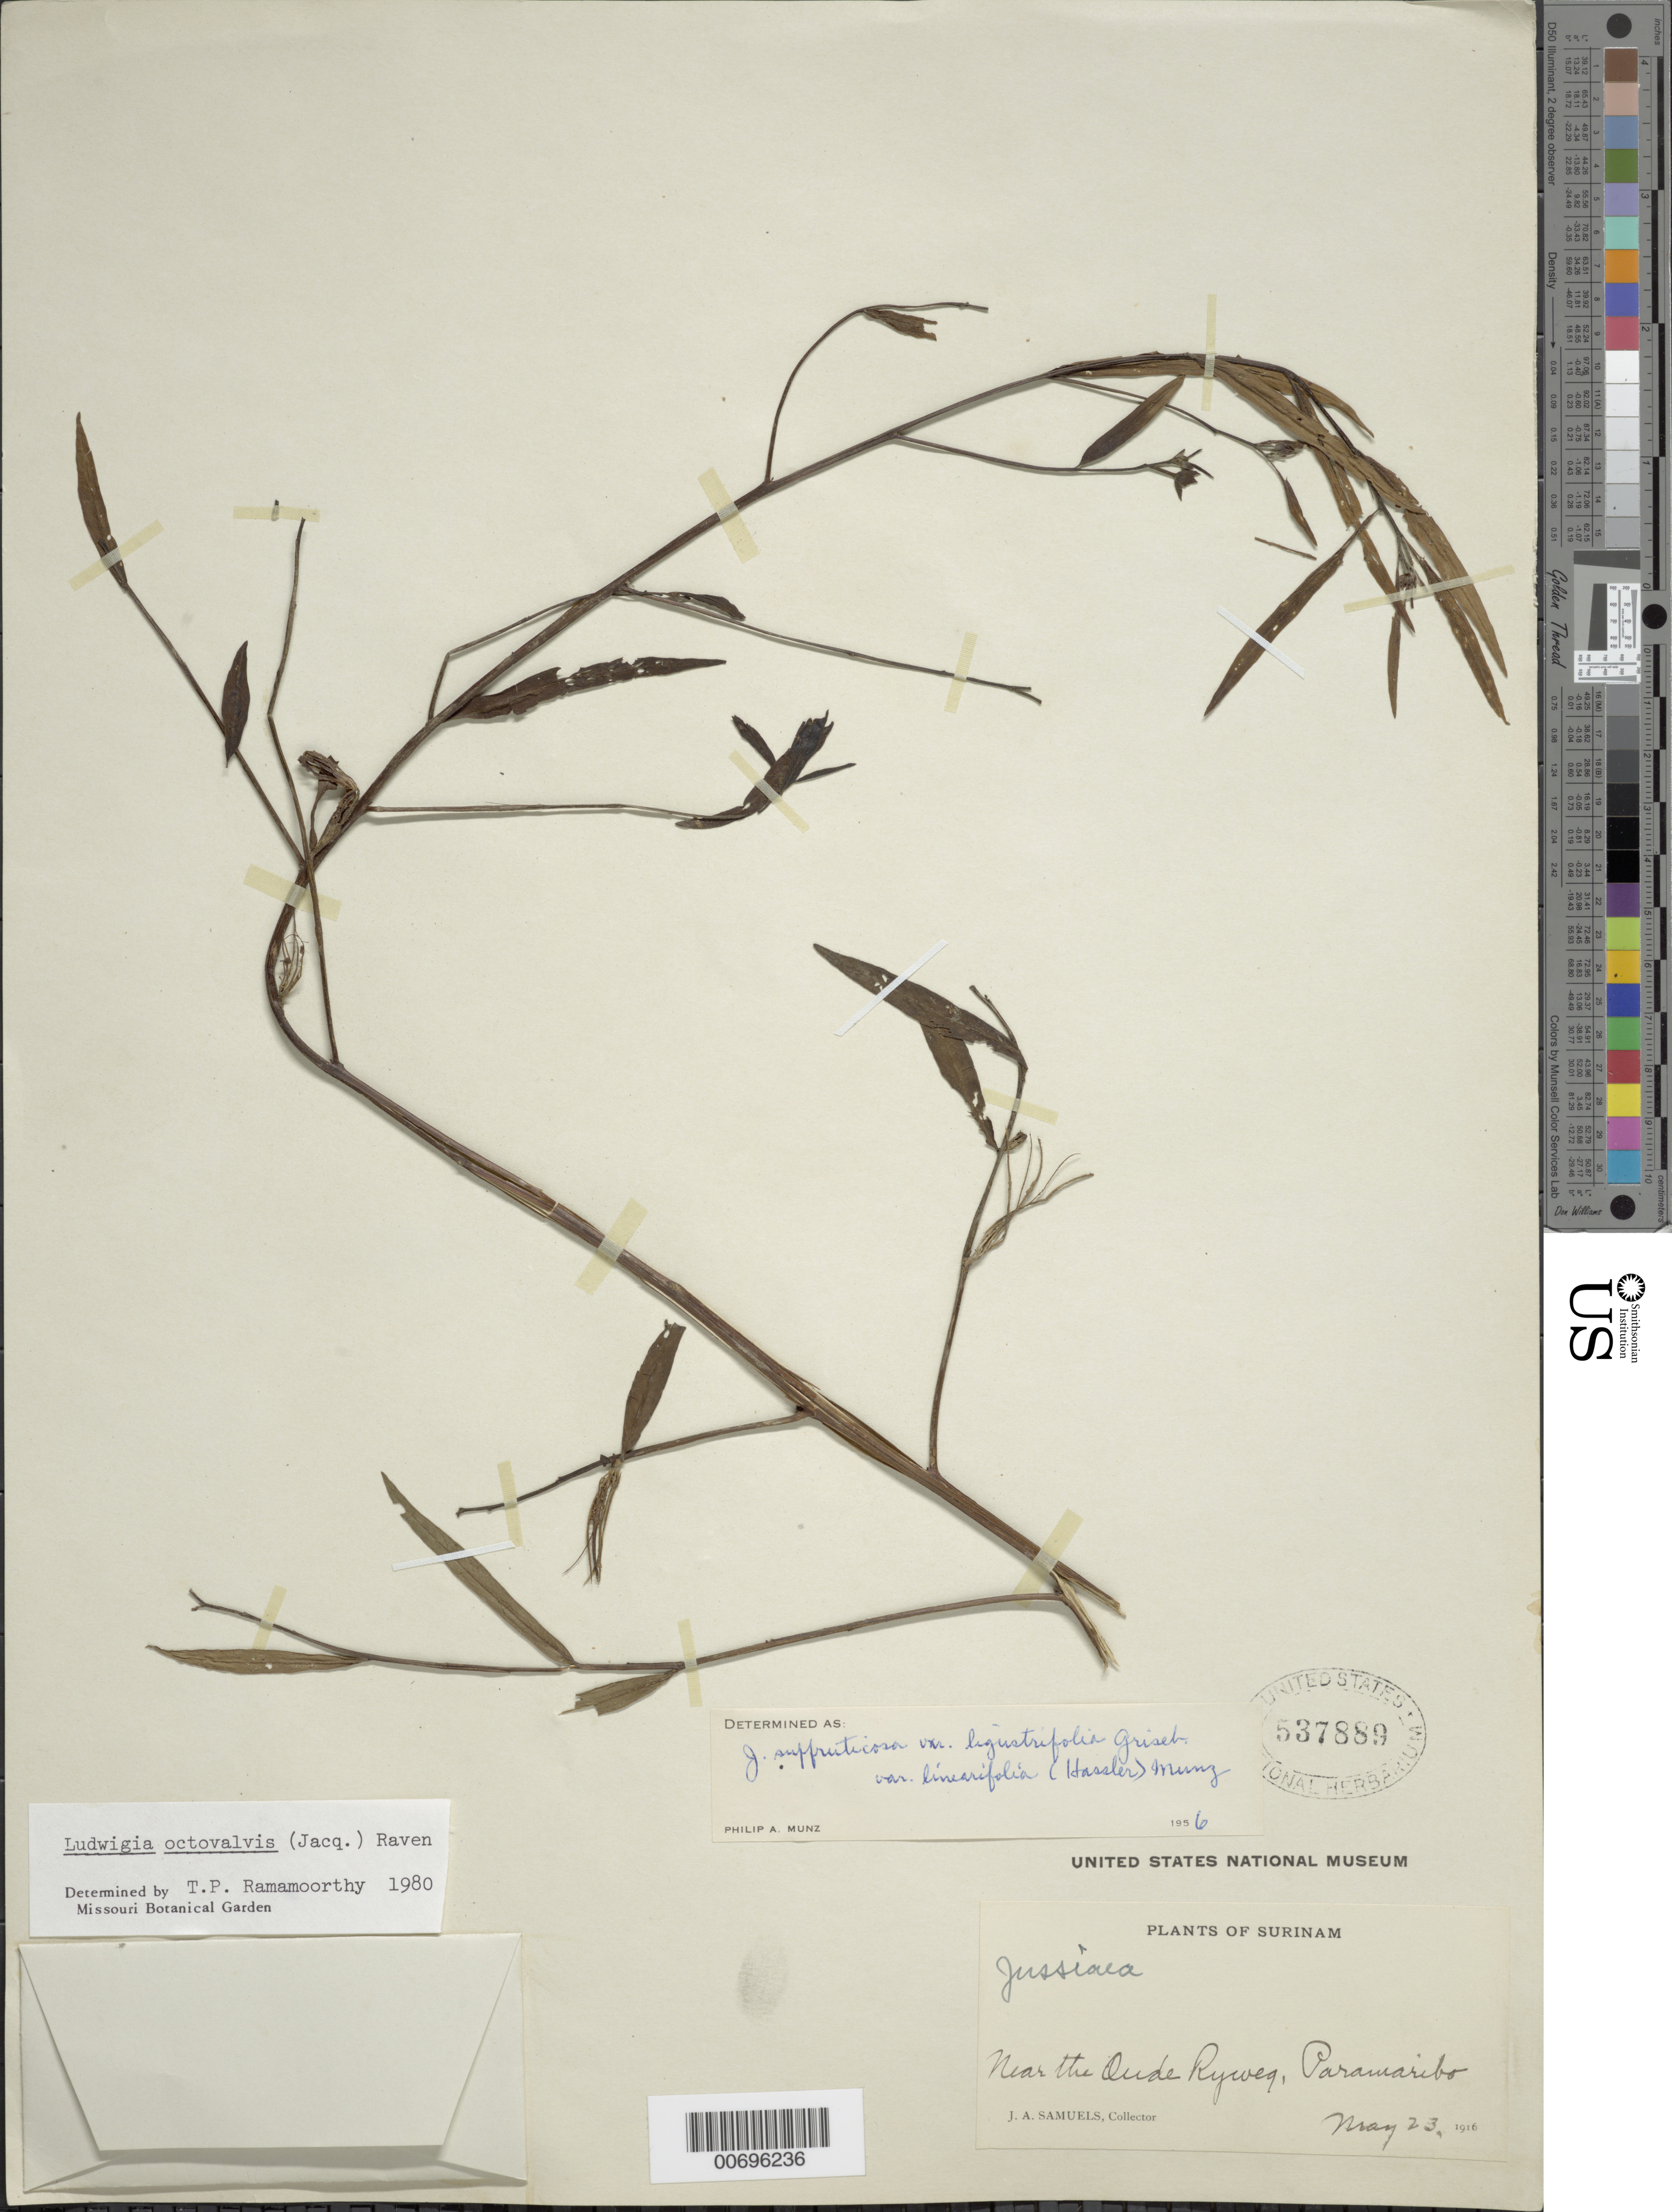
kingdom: Plantae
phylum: Tracheophyta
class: Magnoliopsida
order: Myrtales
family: Onagraceae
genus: Ludwigia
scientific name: Ludwigia octovalvis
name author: (Jacq.) P.H. Raven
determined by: Ramamoorthy, T. P.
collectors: J. A. Samuels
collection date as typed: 23-May-16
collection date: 1916-05-23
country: Suriname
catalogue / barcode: US 537889